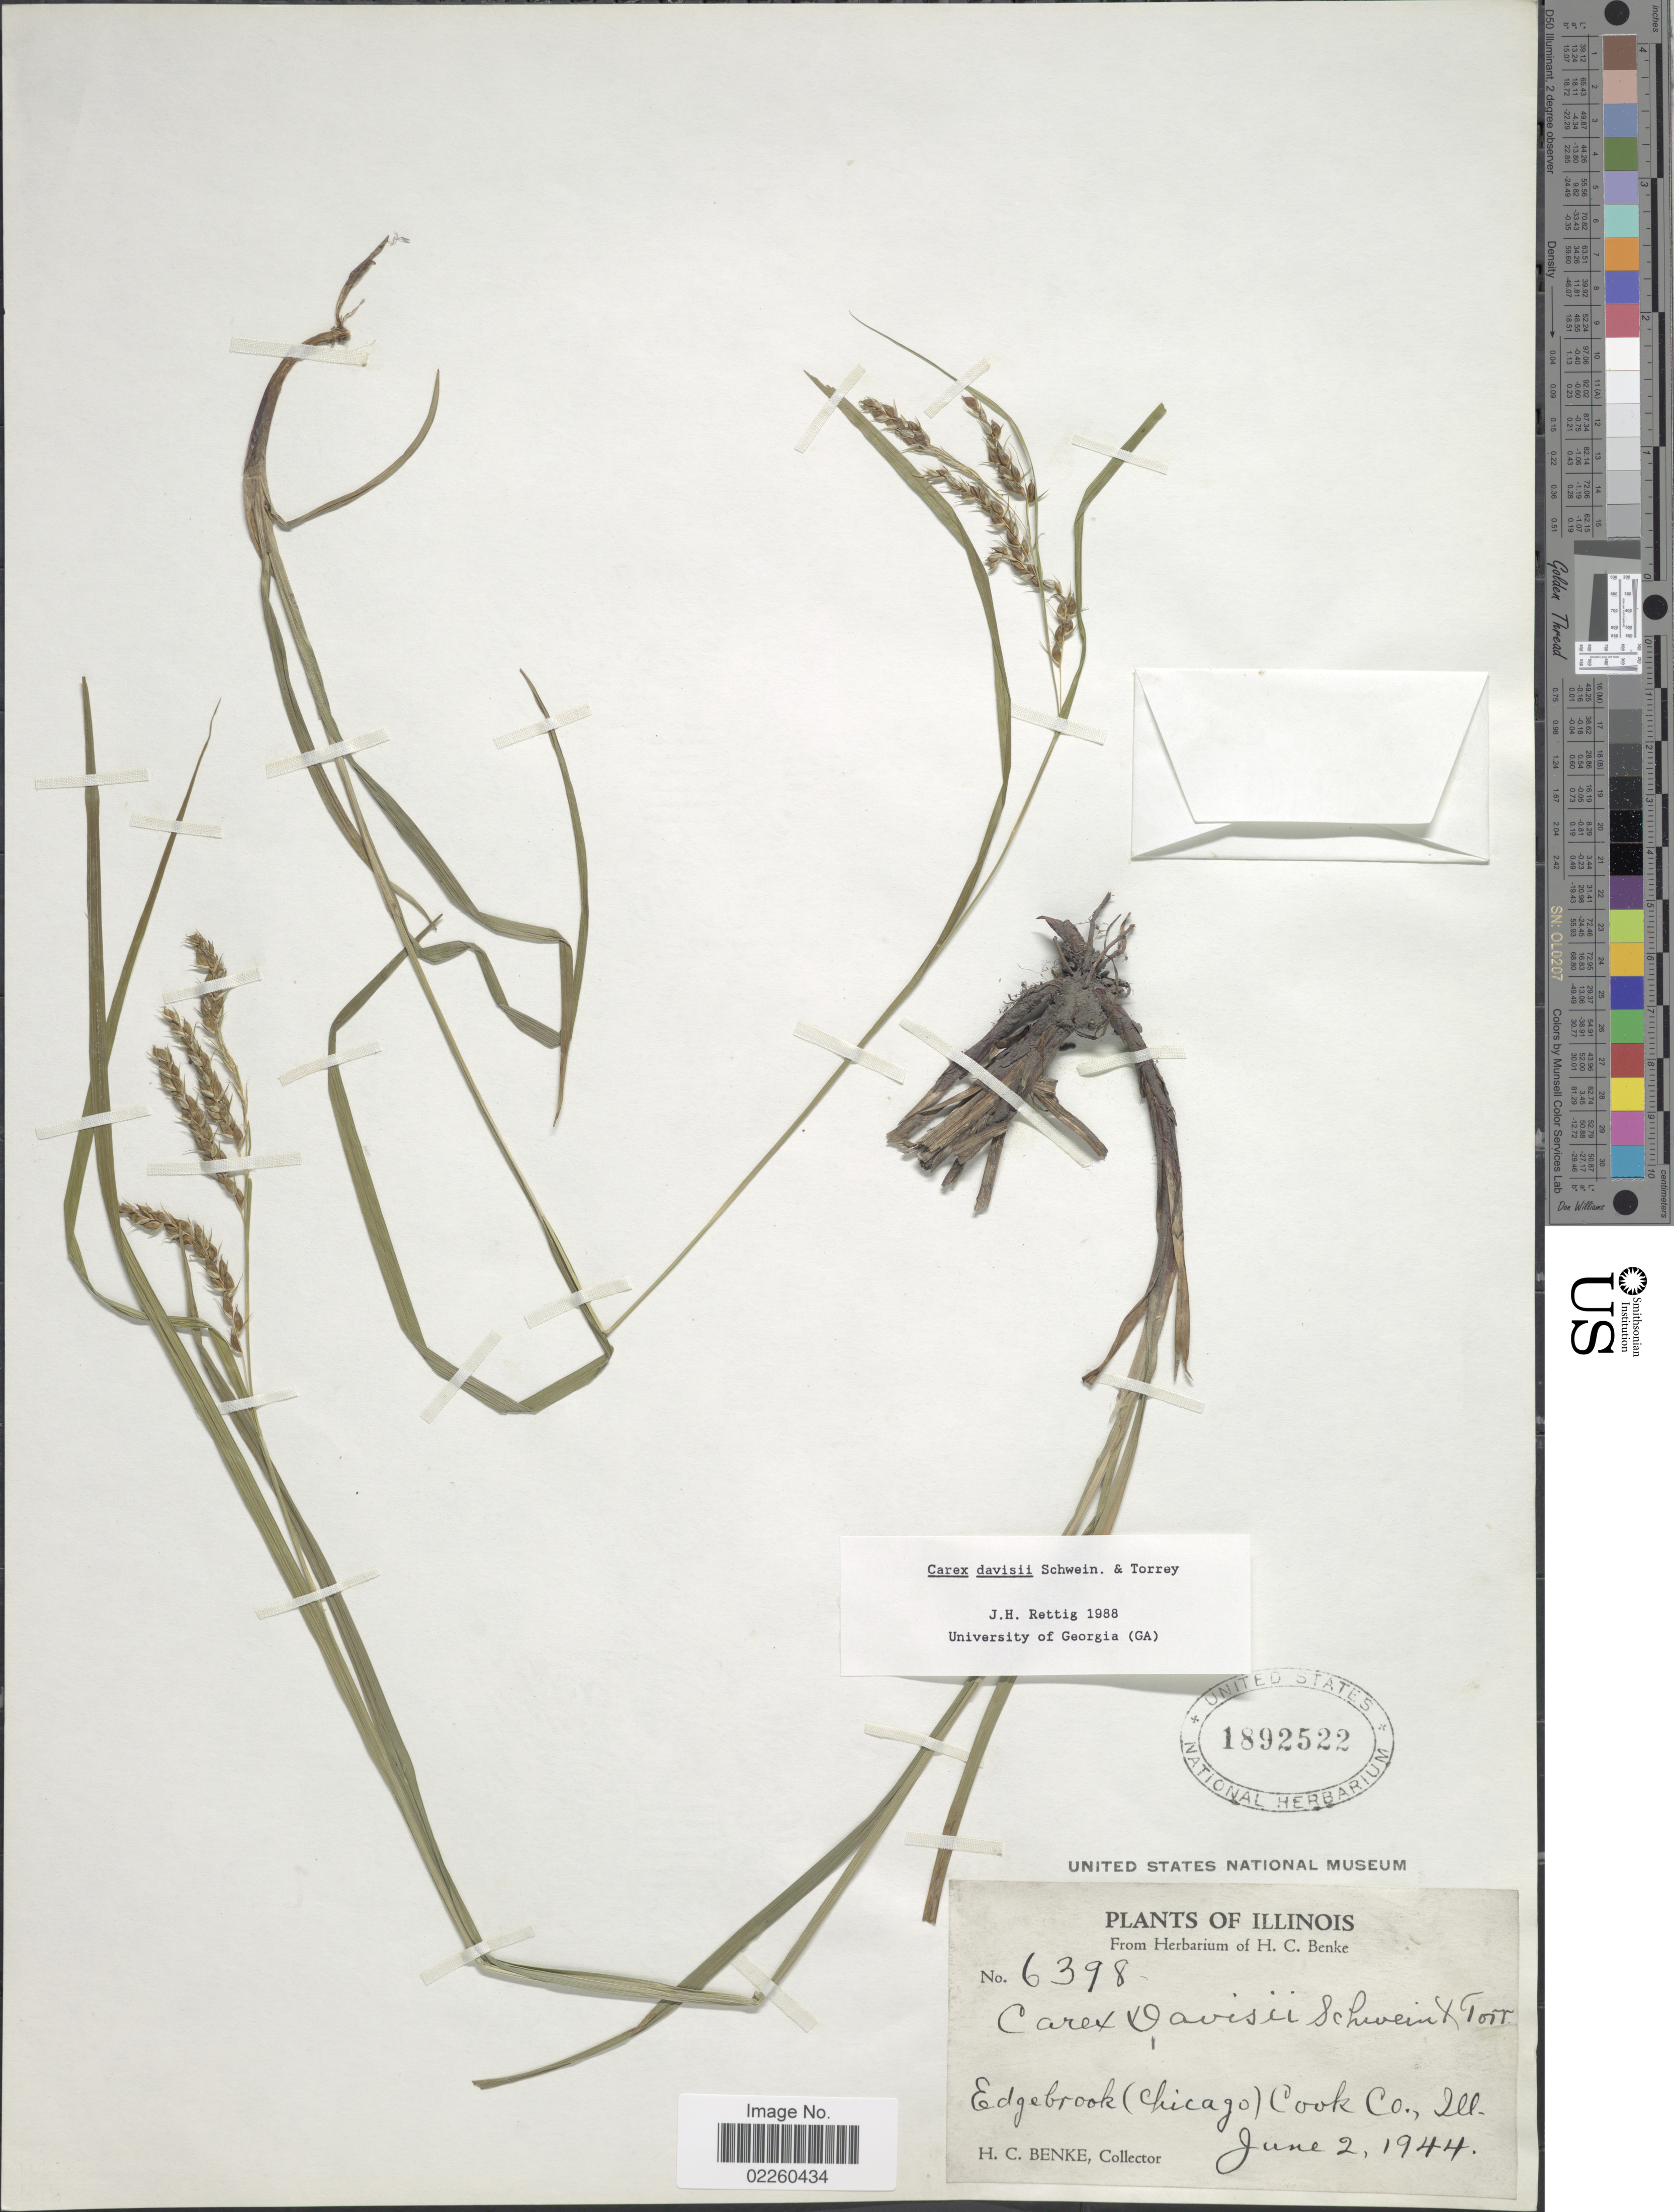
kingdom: Plantae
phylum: Tracheophyta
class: Liliopsida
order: Poales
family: Cyperaceae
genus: Carex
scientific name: Carex davisii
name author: Schwein. & Torr.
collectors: H. Benke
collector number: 6398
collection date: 1944-06-02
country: United States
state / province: Illinois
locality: Edgebrook (Chicago) Cook Co., Ill.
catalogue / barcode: US 1892522